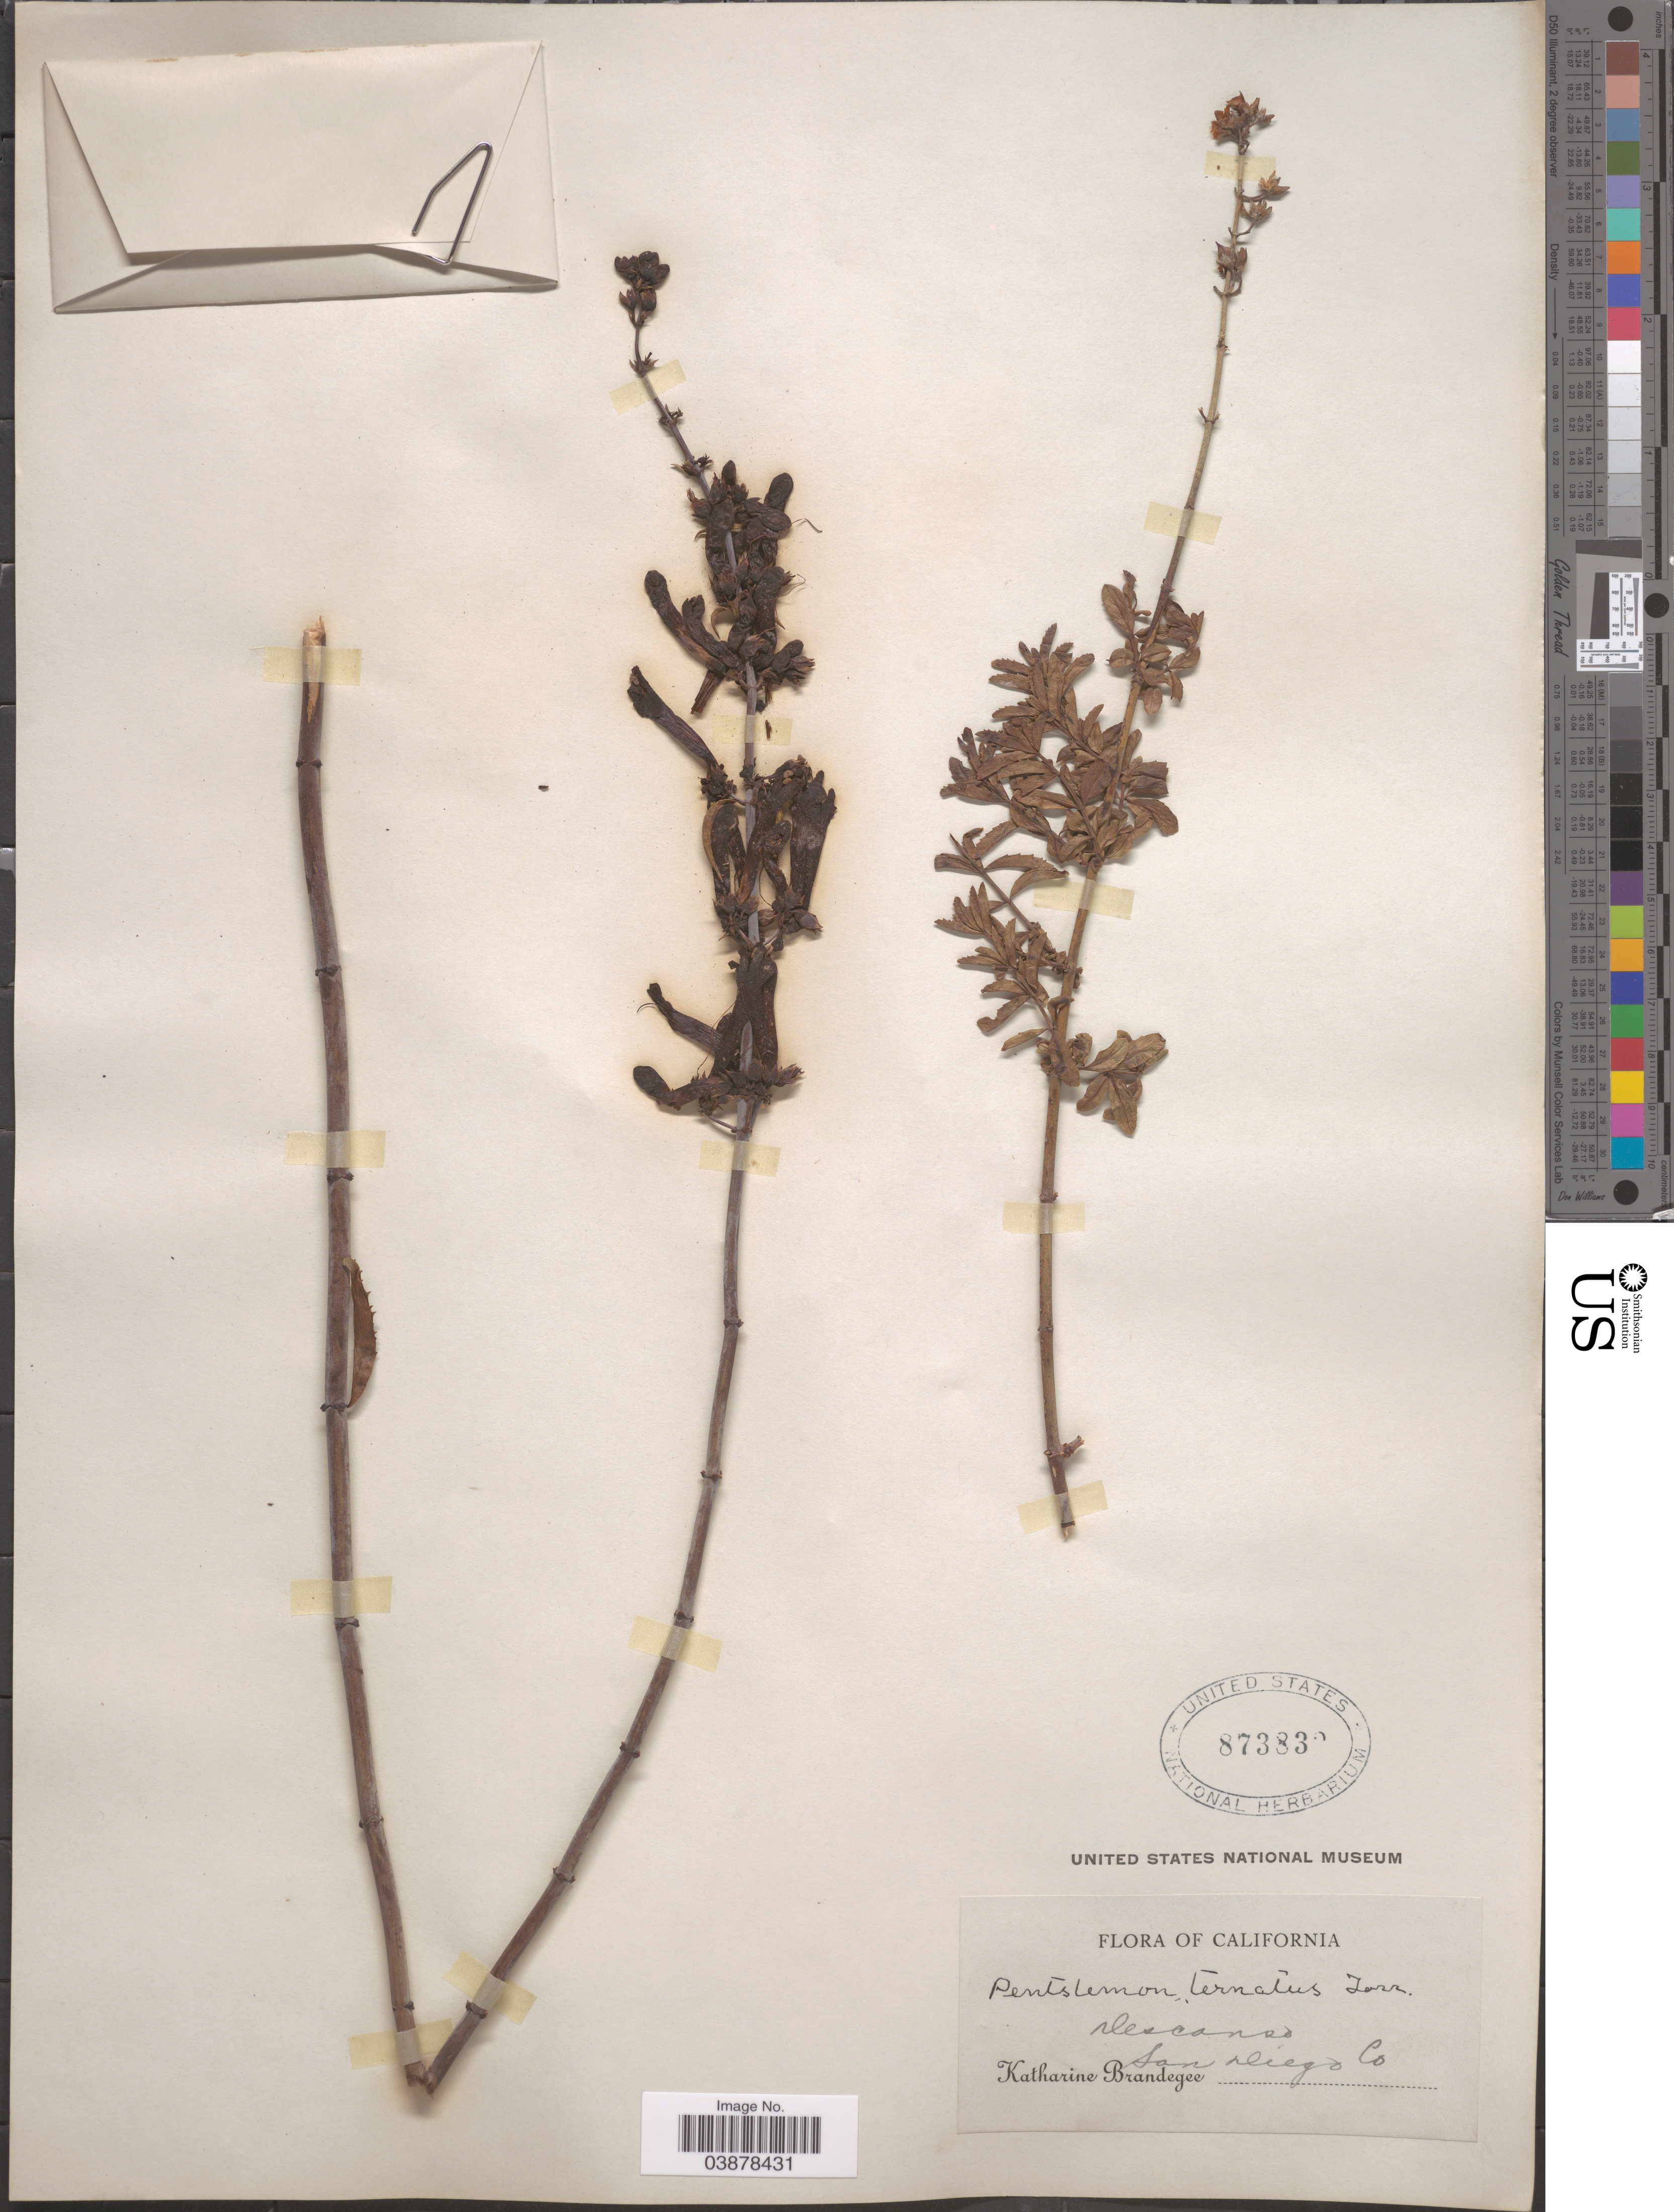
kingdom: Plantae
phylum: Tracheophyta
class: Magnoliopsida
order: Lamiales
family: Plantaginaceae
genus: Penstemon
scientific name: Penstemon ternatus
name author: Torr. ex A. Gray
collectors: M. K. Brandegee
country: United States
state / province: California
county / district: San Diego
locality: Descanso. San Diego Co.